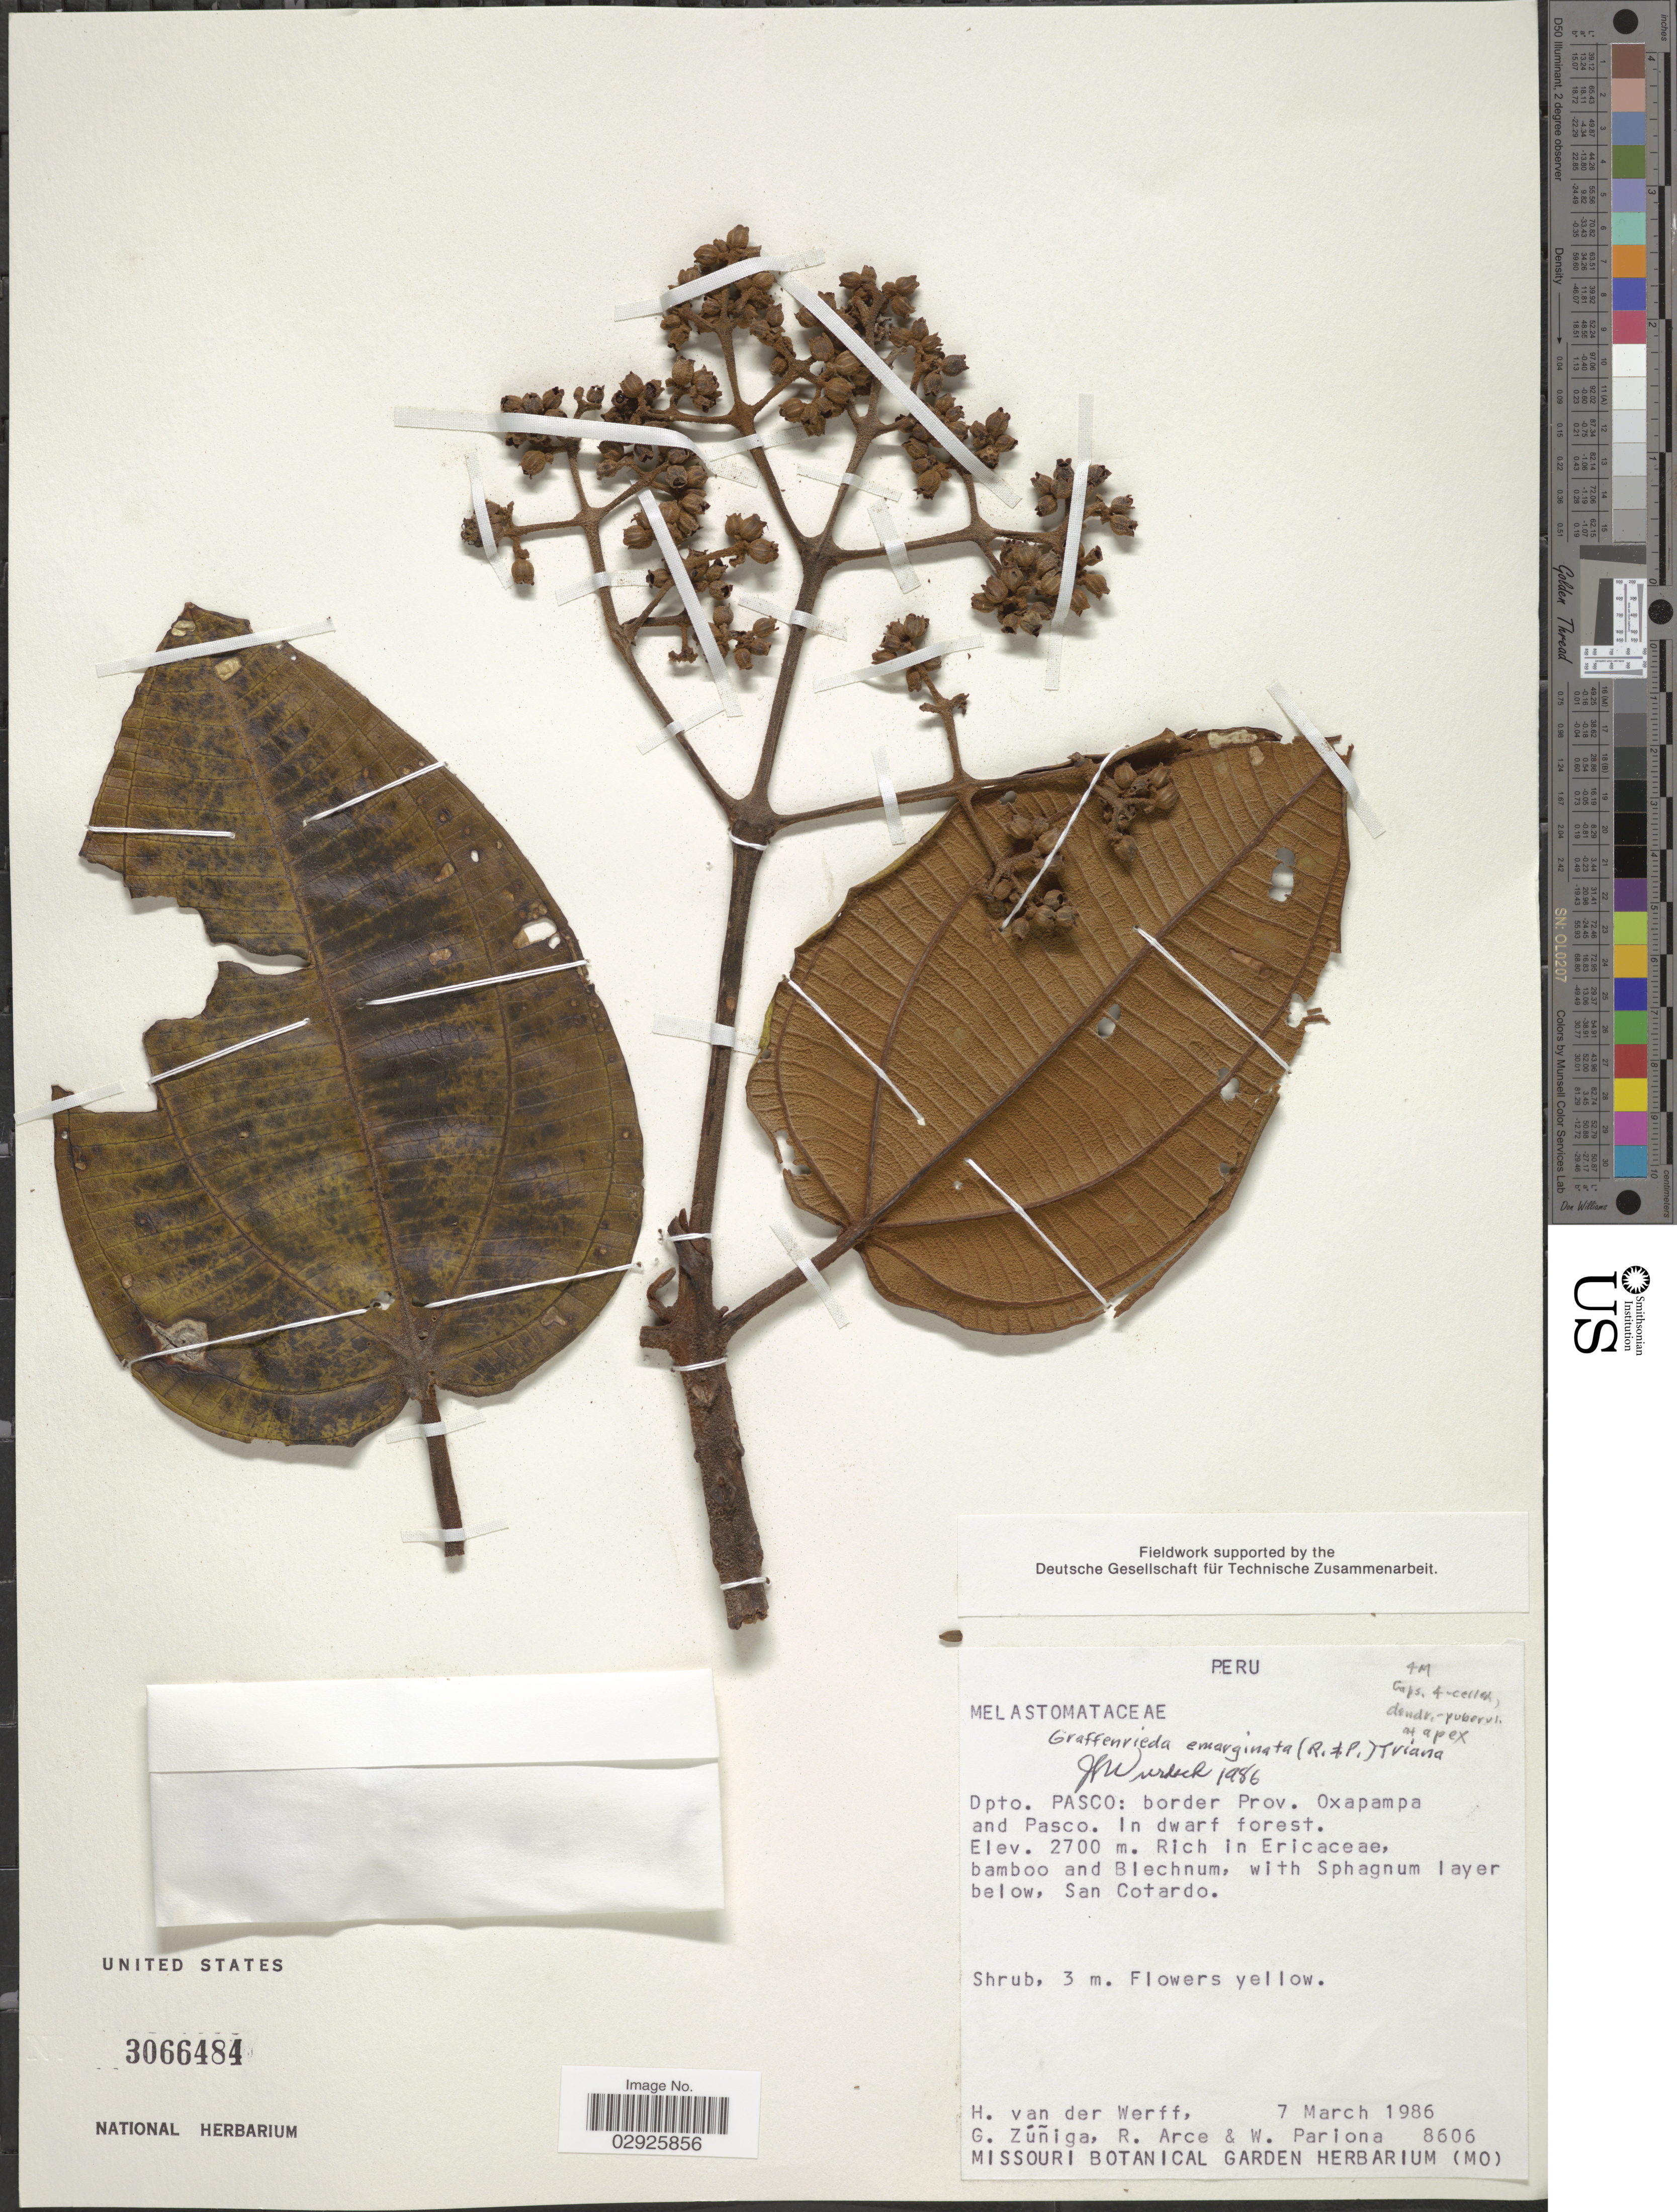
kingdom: Plantae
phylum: Tracheophyta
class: Magnoliopsida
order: Myrtales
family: Melastomataceae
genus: Graffenrieda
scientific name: Graffenrieda emarginata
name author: (Ruiz & Pav.) Triana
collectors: H. van der Werff, G. Zuniga, R. Arce & W. Pariona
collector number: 8606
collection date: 1986-03-07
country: Peru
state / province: Pasco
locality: Dpto. Pasco: border Prov. Oxapampa and Pasco. San Cotardo.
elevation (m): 2700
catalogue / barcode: US 3066484